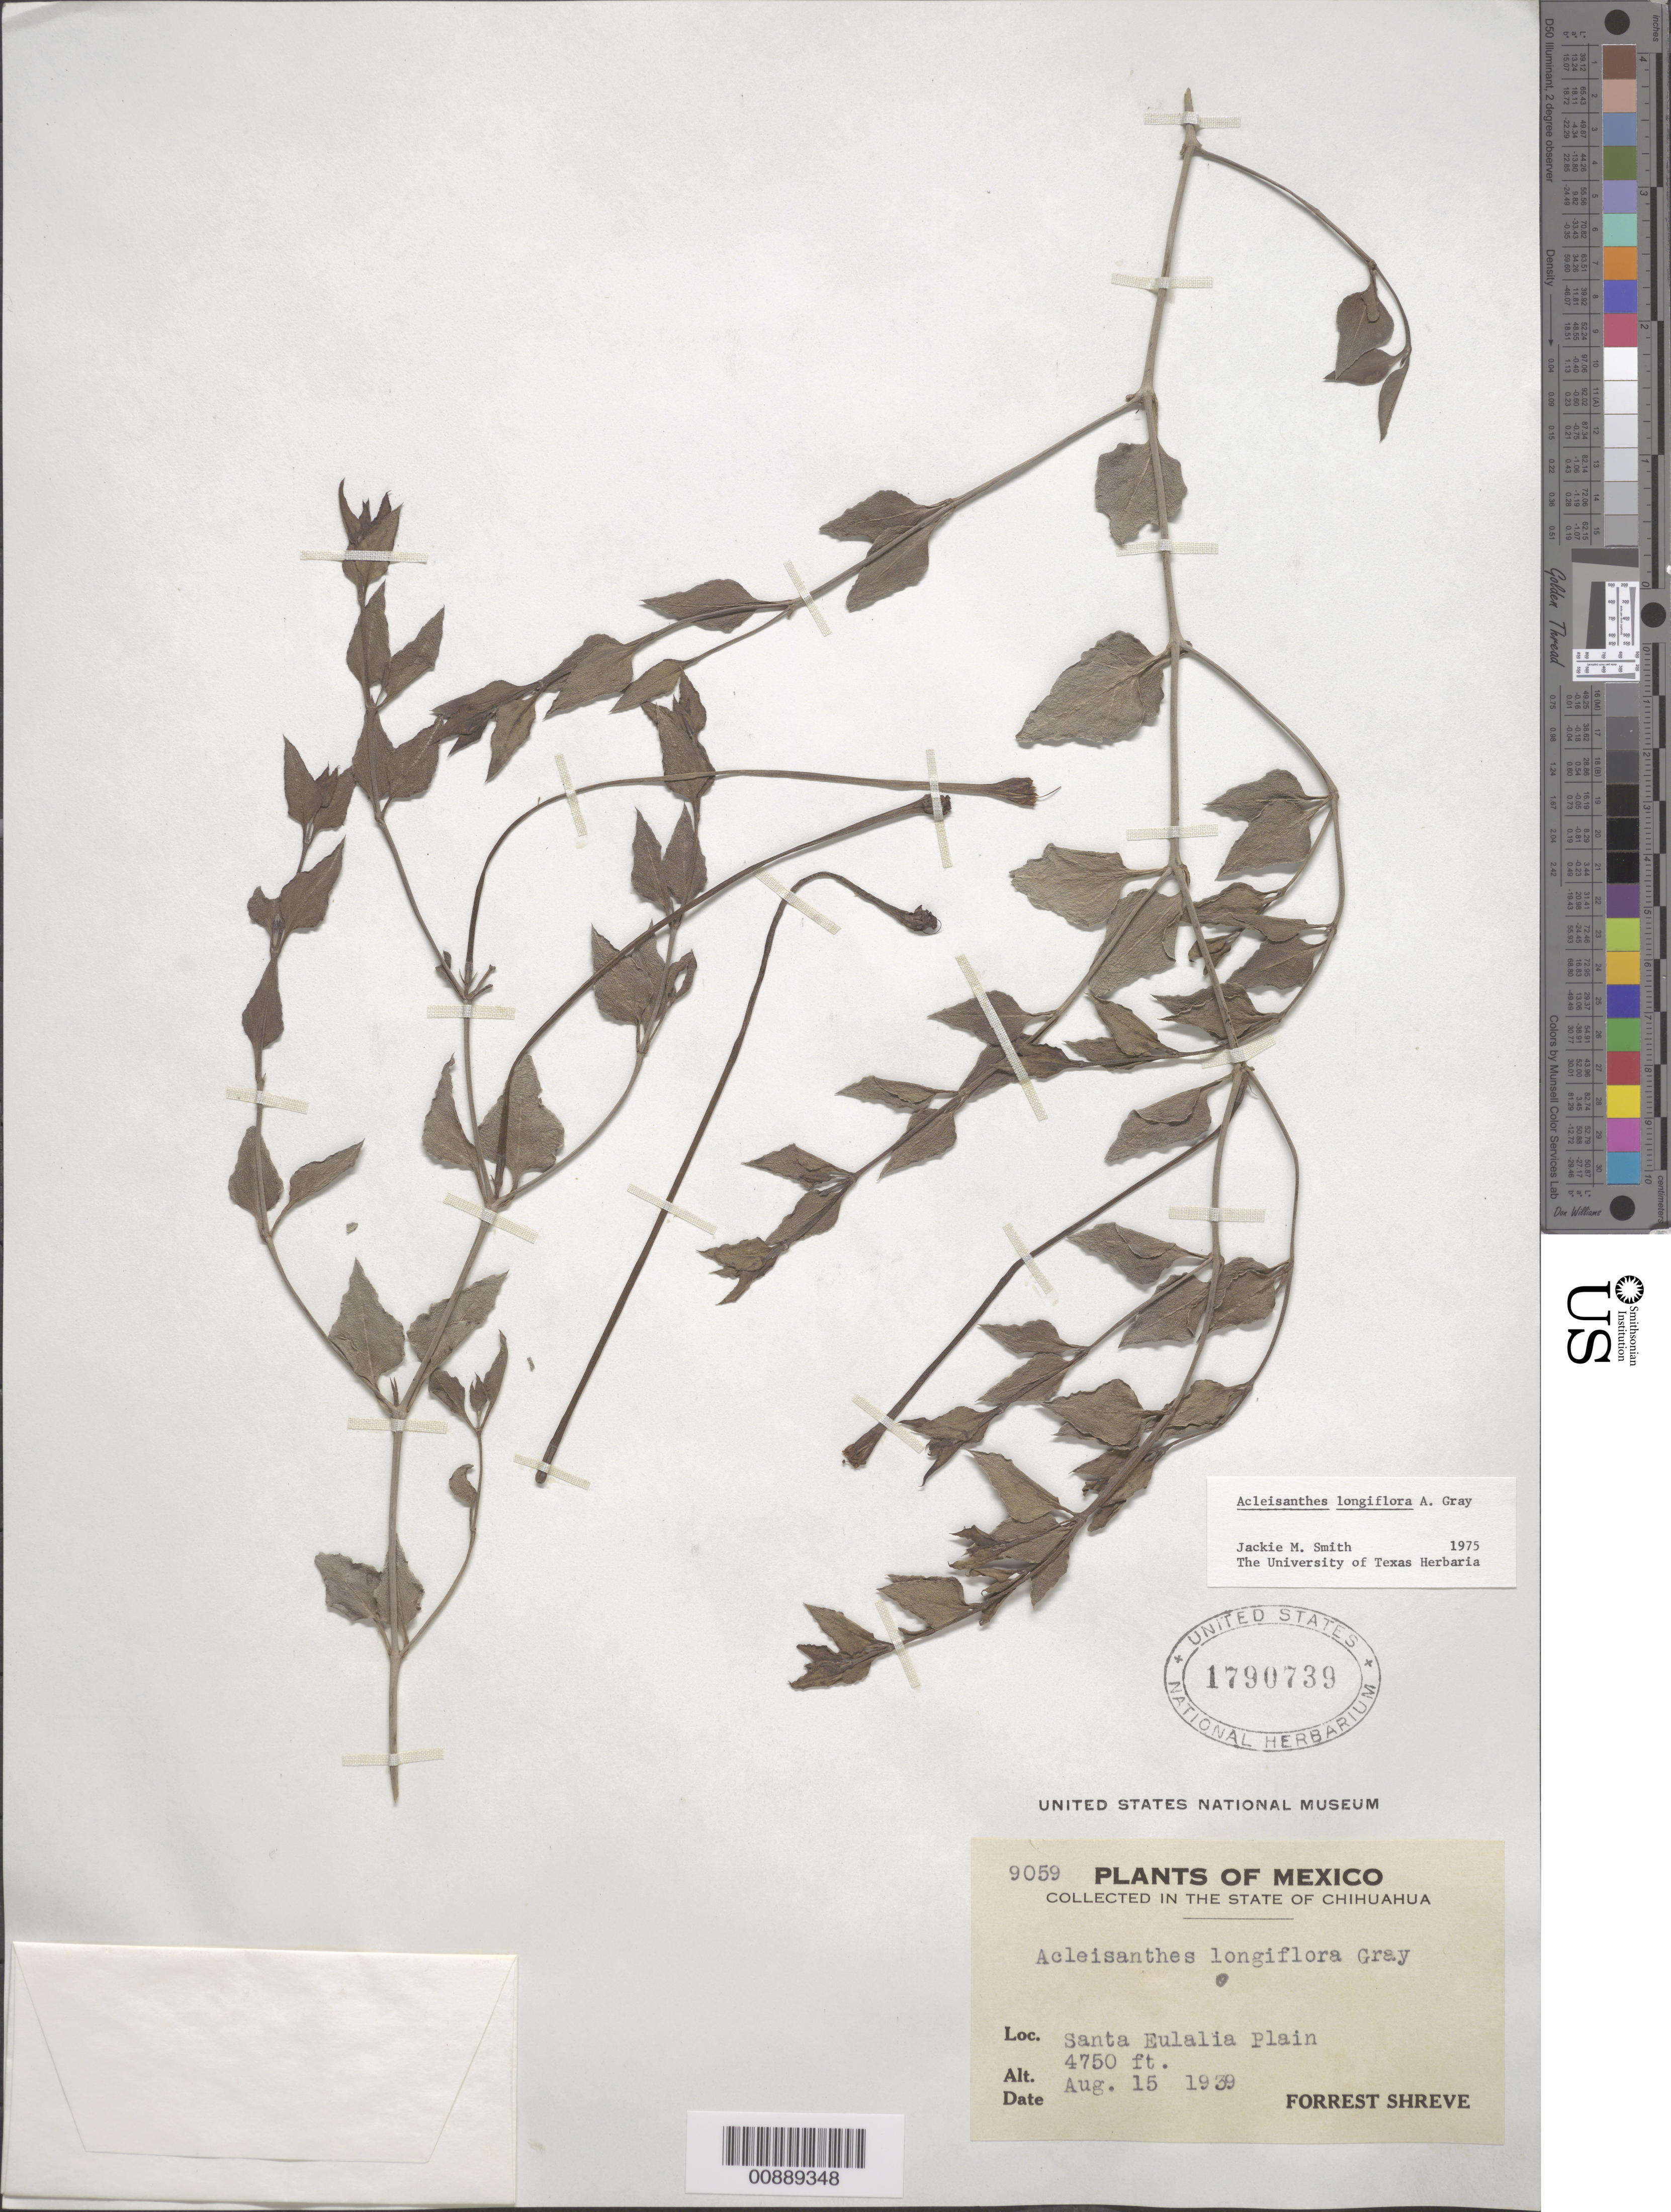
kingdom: Plantae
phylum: Tracheophyta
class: Magnoliopsida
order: Caryophyllales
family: Nyctaginaceae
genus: Acleisanthes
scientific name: Acleisanthes longiflora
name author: A. Gray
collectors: F. Shreve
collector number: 9059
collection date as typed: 15 Aug 1939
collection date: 1939-08-15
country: Mexico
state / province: Chihuahua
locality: Santa Eulalia Plain, Chihuahua.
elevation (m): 1448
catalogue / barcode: US 1790739